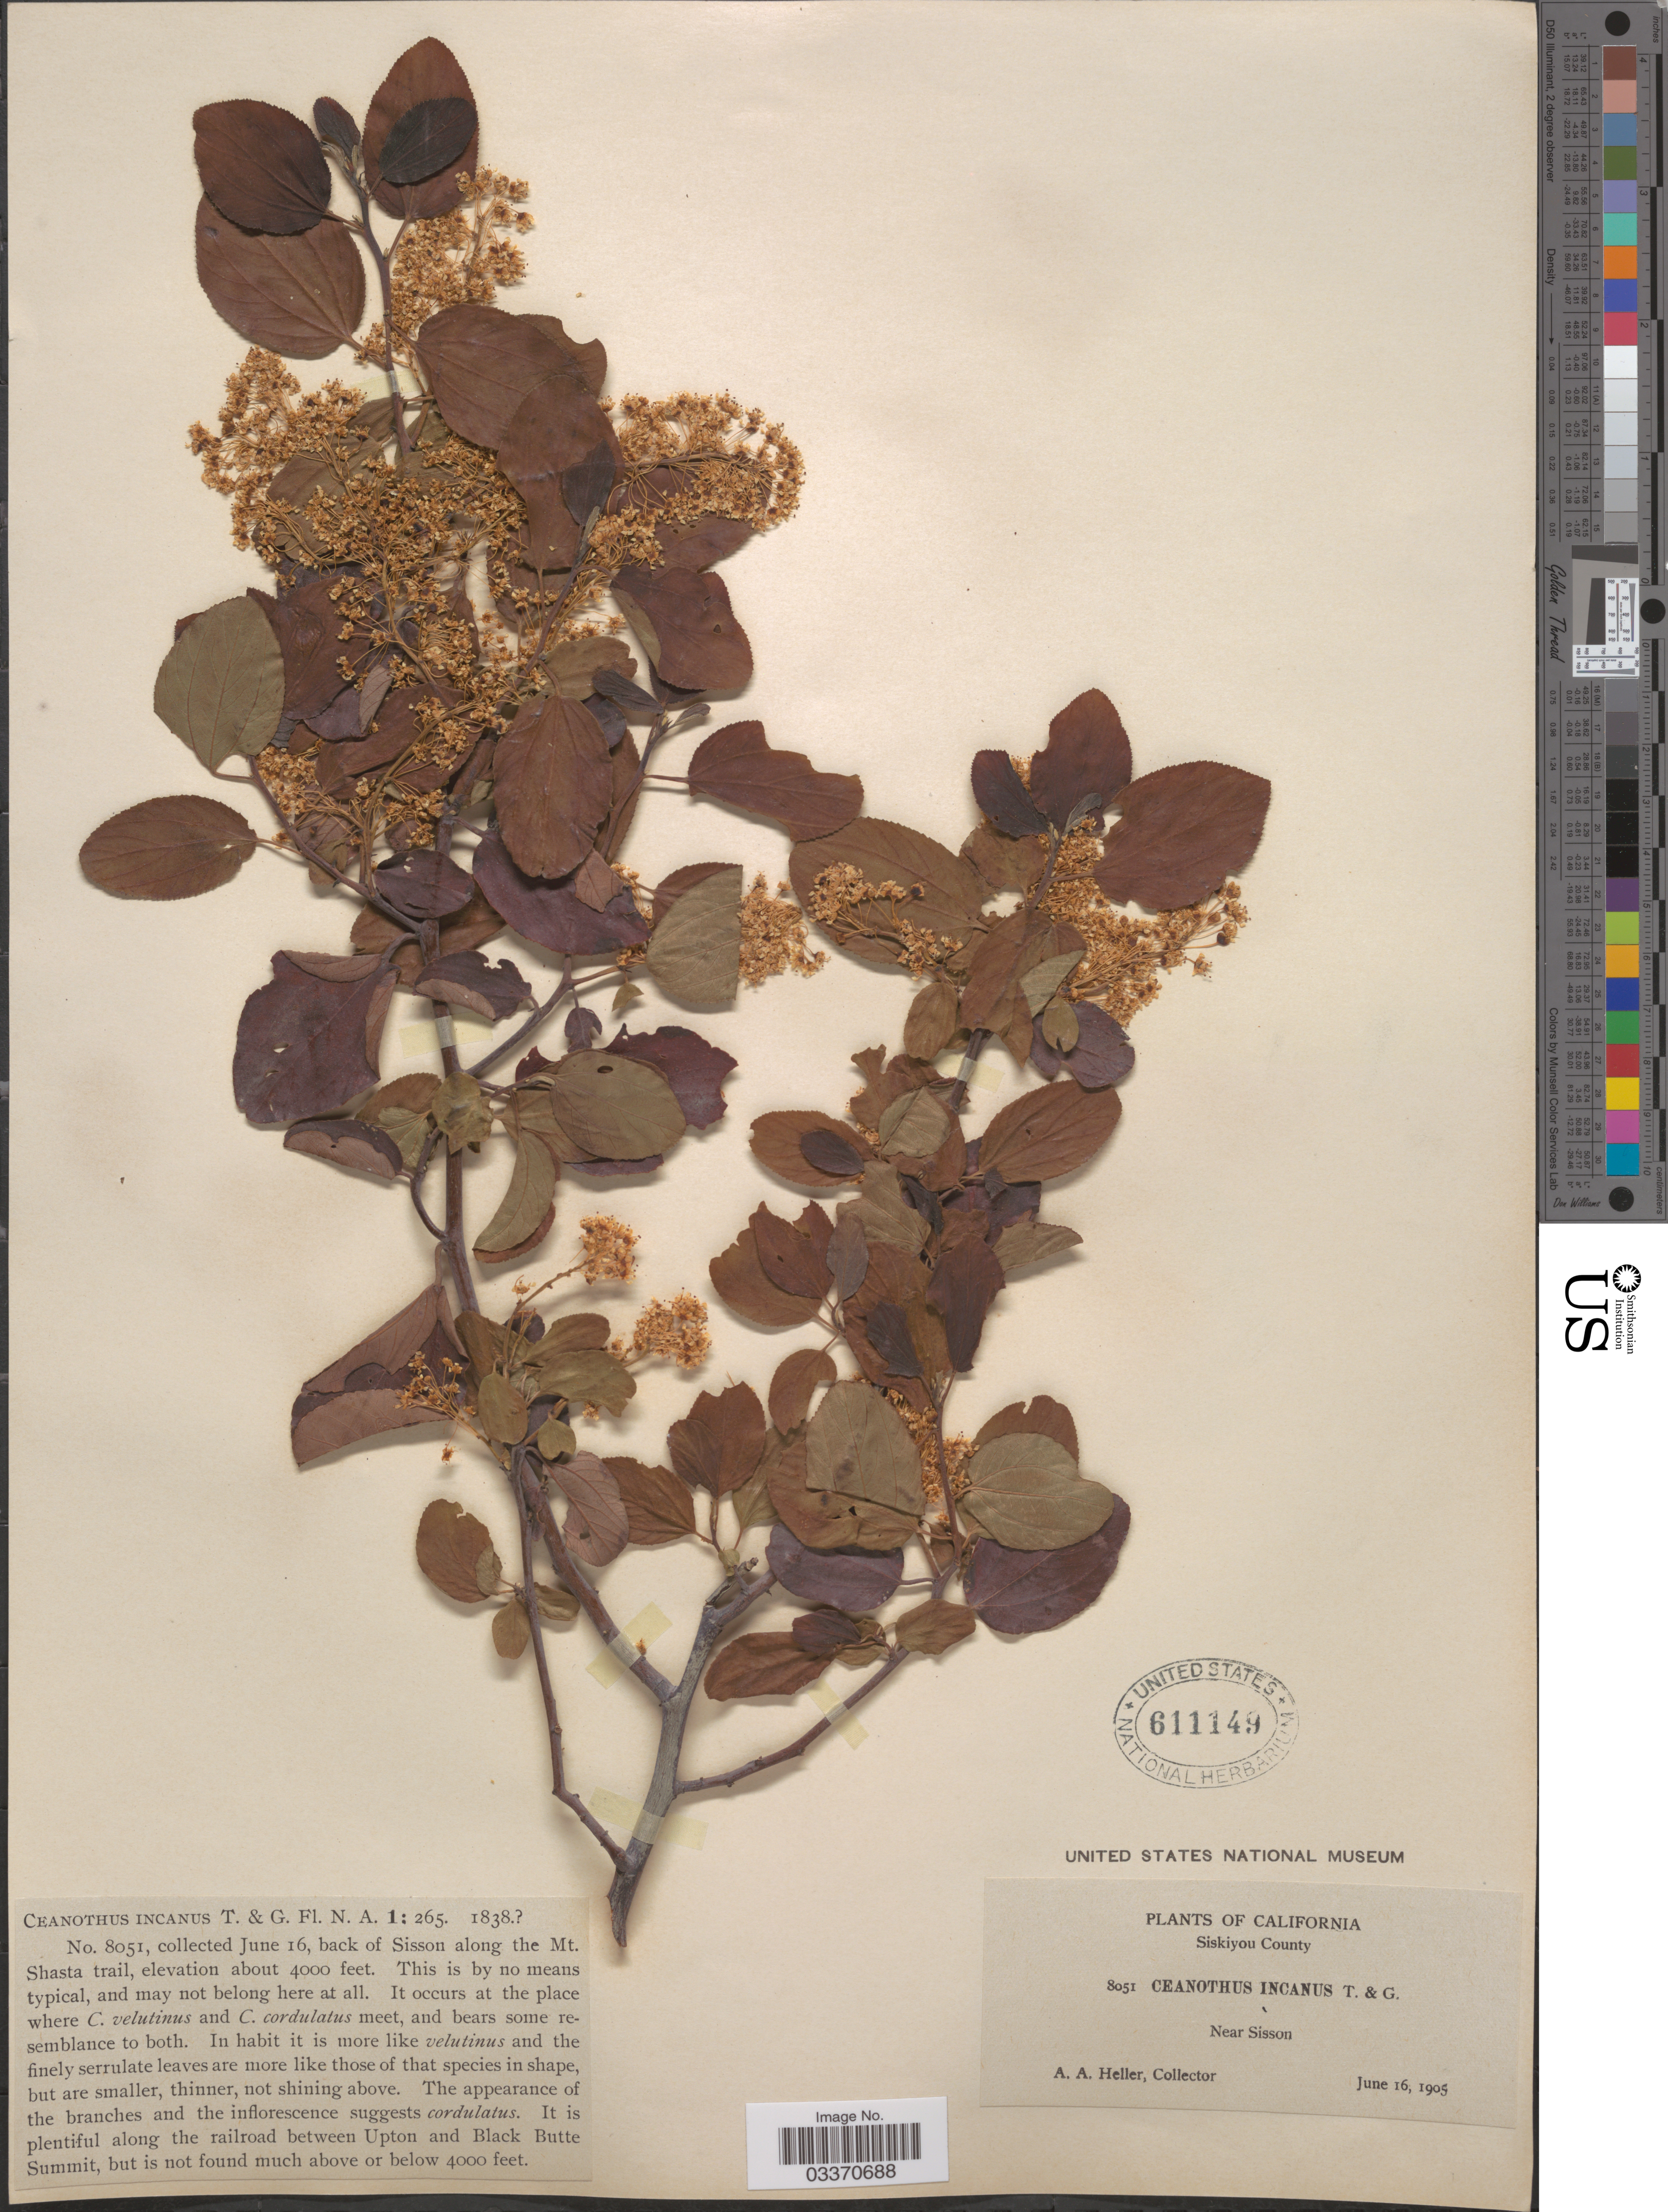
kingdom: Plantae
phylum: Tracheophyta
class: Magnoliopsida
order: Rosales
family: Rhamnaceae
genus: Ceanothus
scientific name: Ceanothus incanus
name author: Torr. & A. Gray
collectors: A. A. Heller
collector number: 8051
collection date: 1905-06-16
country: United States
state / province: California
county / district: Siskiyou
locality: Siskiyou County. Near Sisson. Back of Sisson along the Mt. Shasta trail.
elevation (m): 1219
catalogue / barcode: US 611149